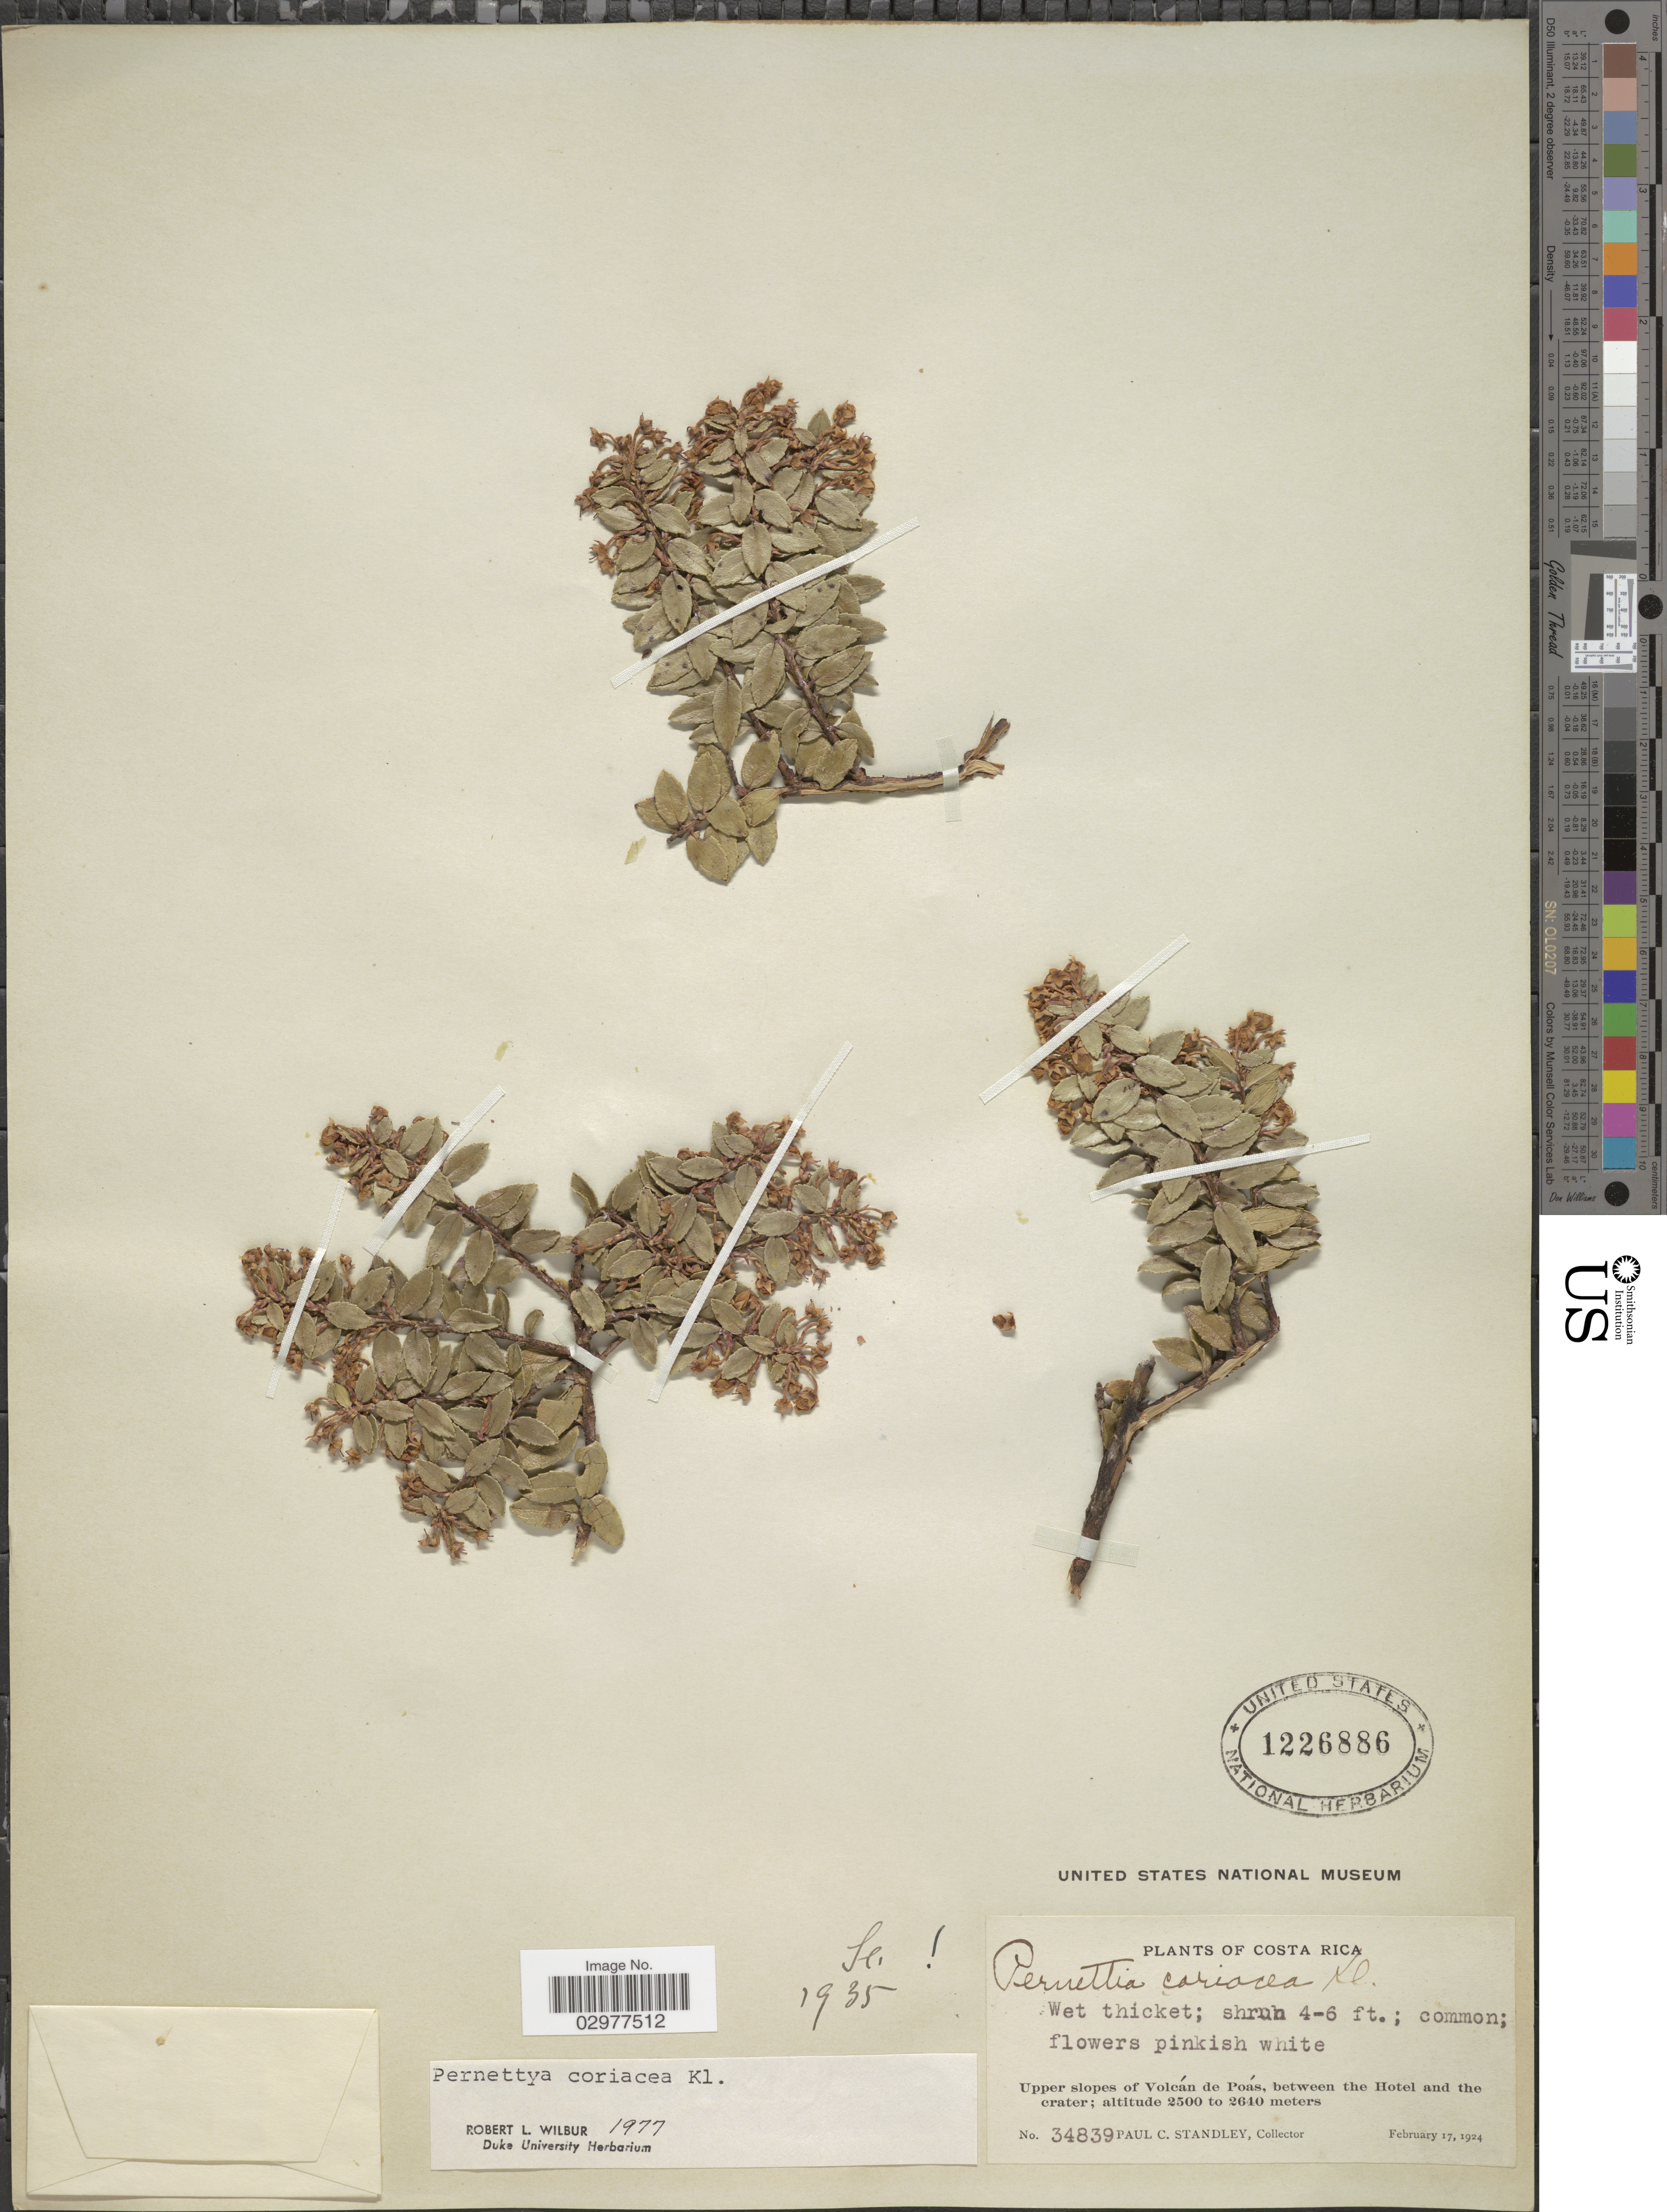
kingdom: Plantae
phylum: Tracheophyta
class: Magnoliopsida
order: Ericales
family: Ericaceae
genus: Pernettya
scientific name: Pernettya prostrata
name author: (Cav.) DC.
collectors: P. C. Standley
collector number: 34839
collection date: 1924-02-17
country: Costa Rica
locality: Upper slopes of Volcán de Poás, between the Hotel and the crater.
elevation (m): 2500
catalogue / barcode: US 1226886